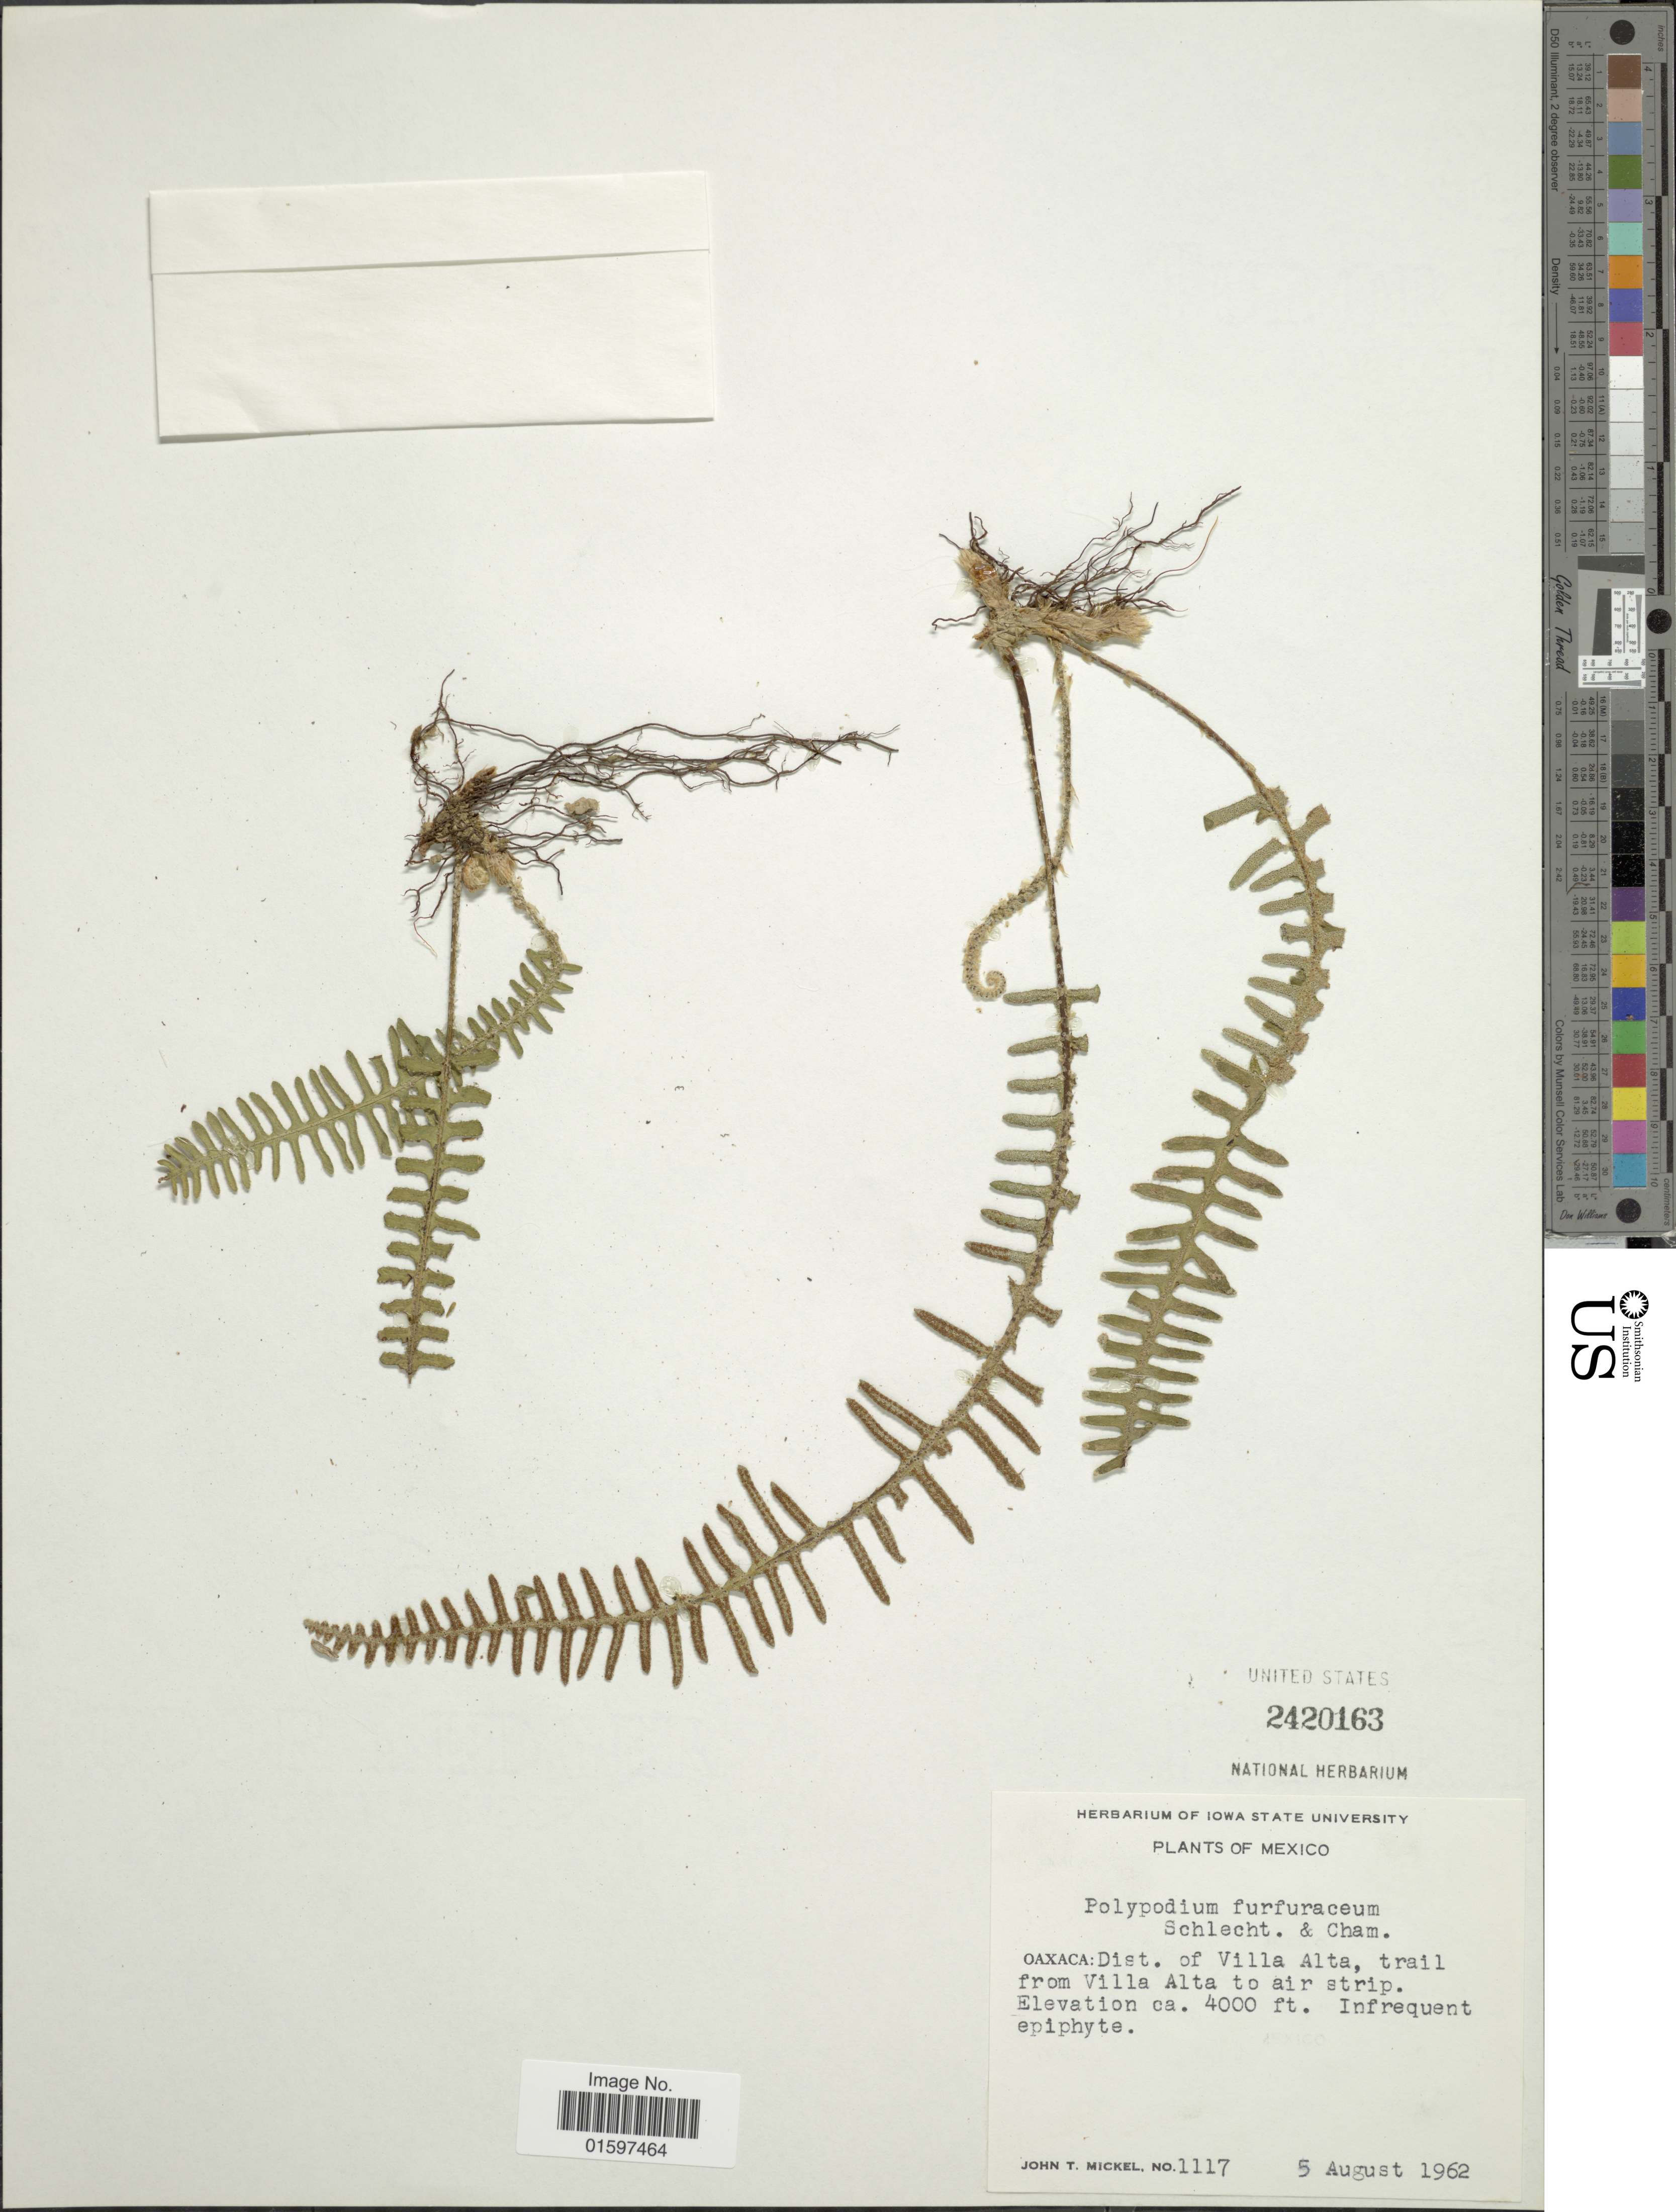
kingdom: Plantae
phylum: Tracheophyta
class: Polypodiopsida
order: Polypodiales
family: Polypodiaceae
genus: Pleopeltis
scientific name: Pleopeltis furfuracea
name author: (Schltdl. & Cham.) A.R. Sm. & Tejero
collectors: J. T. Mickel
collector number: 1117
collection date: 1962-08-05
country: Mexico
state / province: Oaxaca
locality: Dist. of Villa Alta, trail from Villa Alta to air strip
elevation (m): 1219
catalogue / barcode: US 2420163